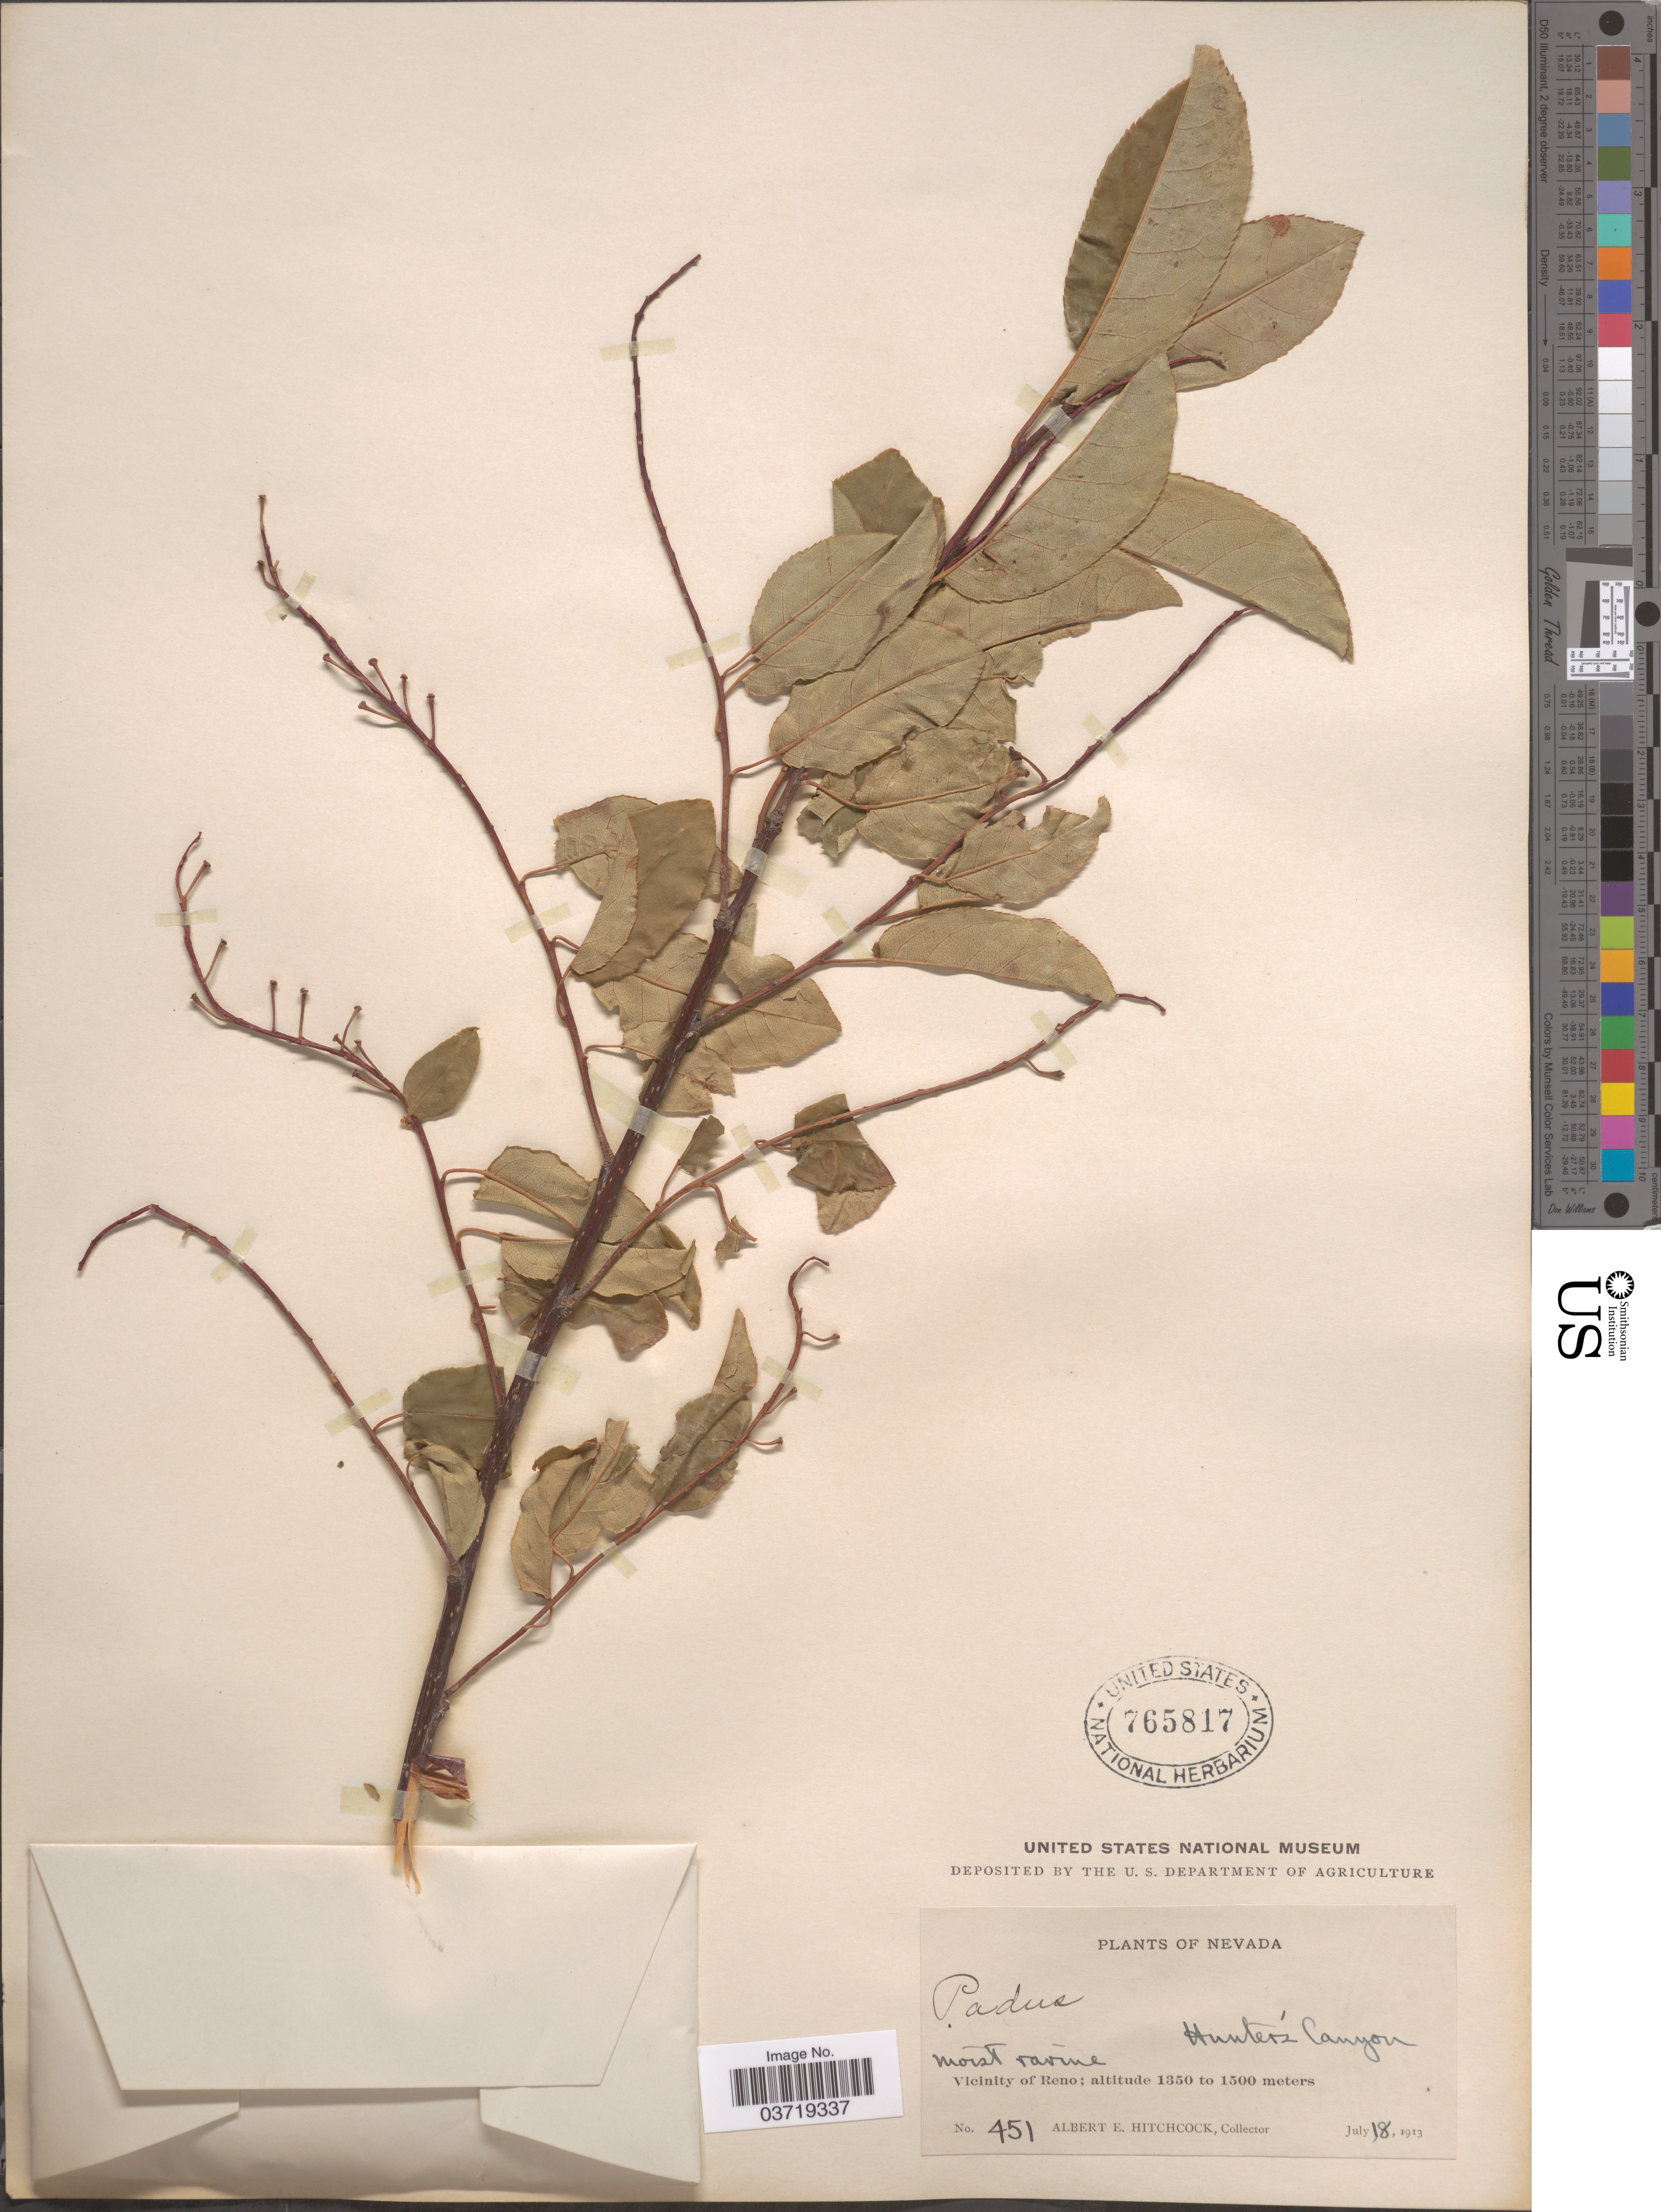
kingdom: Plantae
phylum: Tracheophyta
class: Magnoliopsida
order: Rosales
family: Rosaceae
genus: Prunus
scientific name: Prunus virginiana var. demissa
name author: (Nutt.) Torr.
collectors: A. Hitchcock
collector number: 451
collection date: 1913-07-18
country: United States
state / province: Nevada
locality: Hunter's Canyon. Vicinity of Reno.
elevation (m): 1350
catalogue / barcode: US 765817